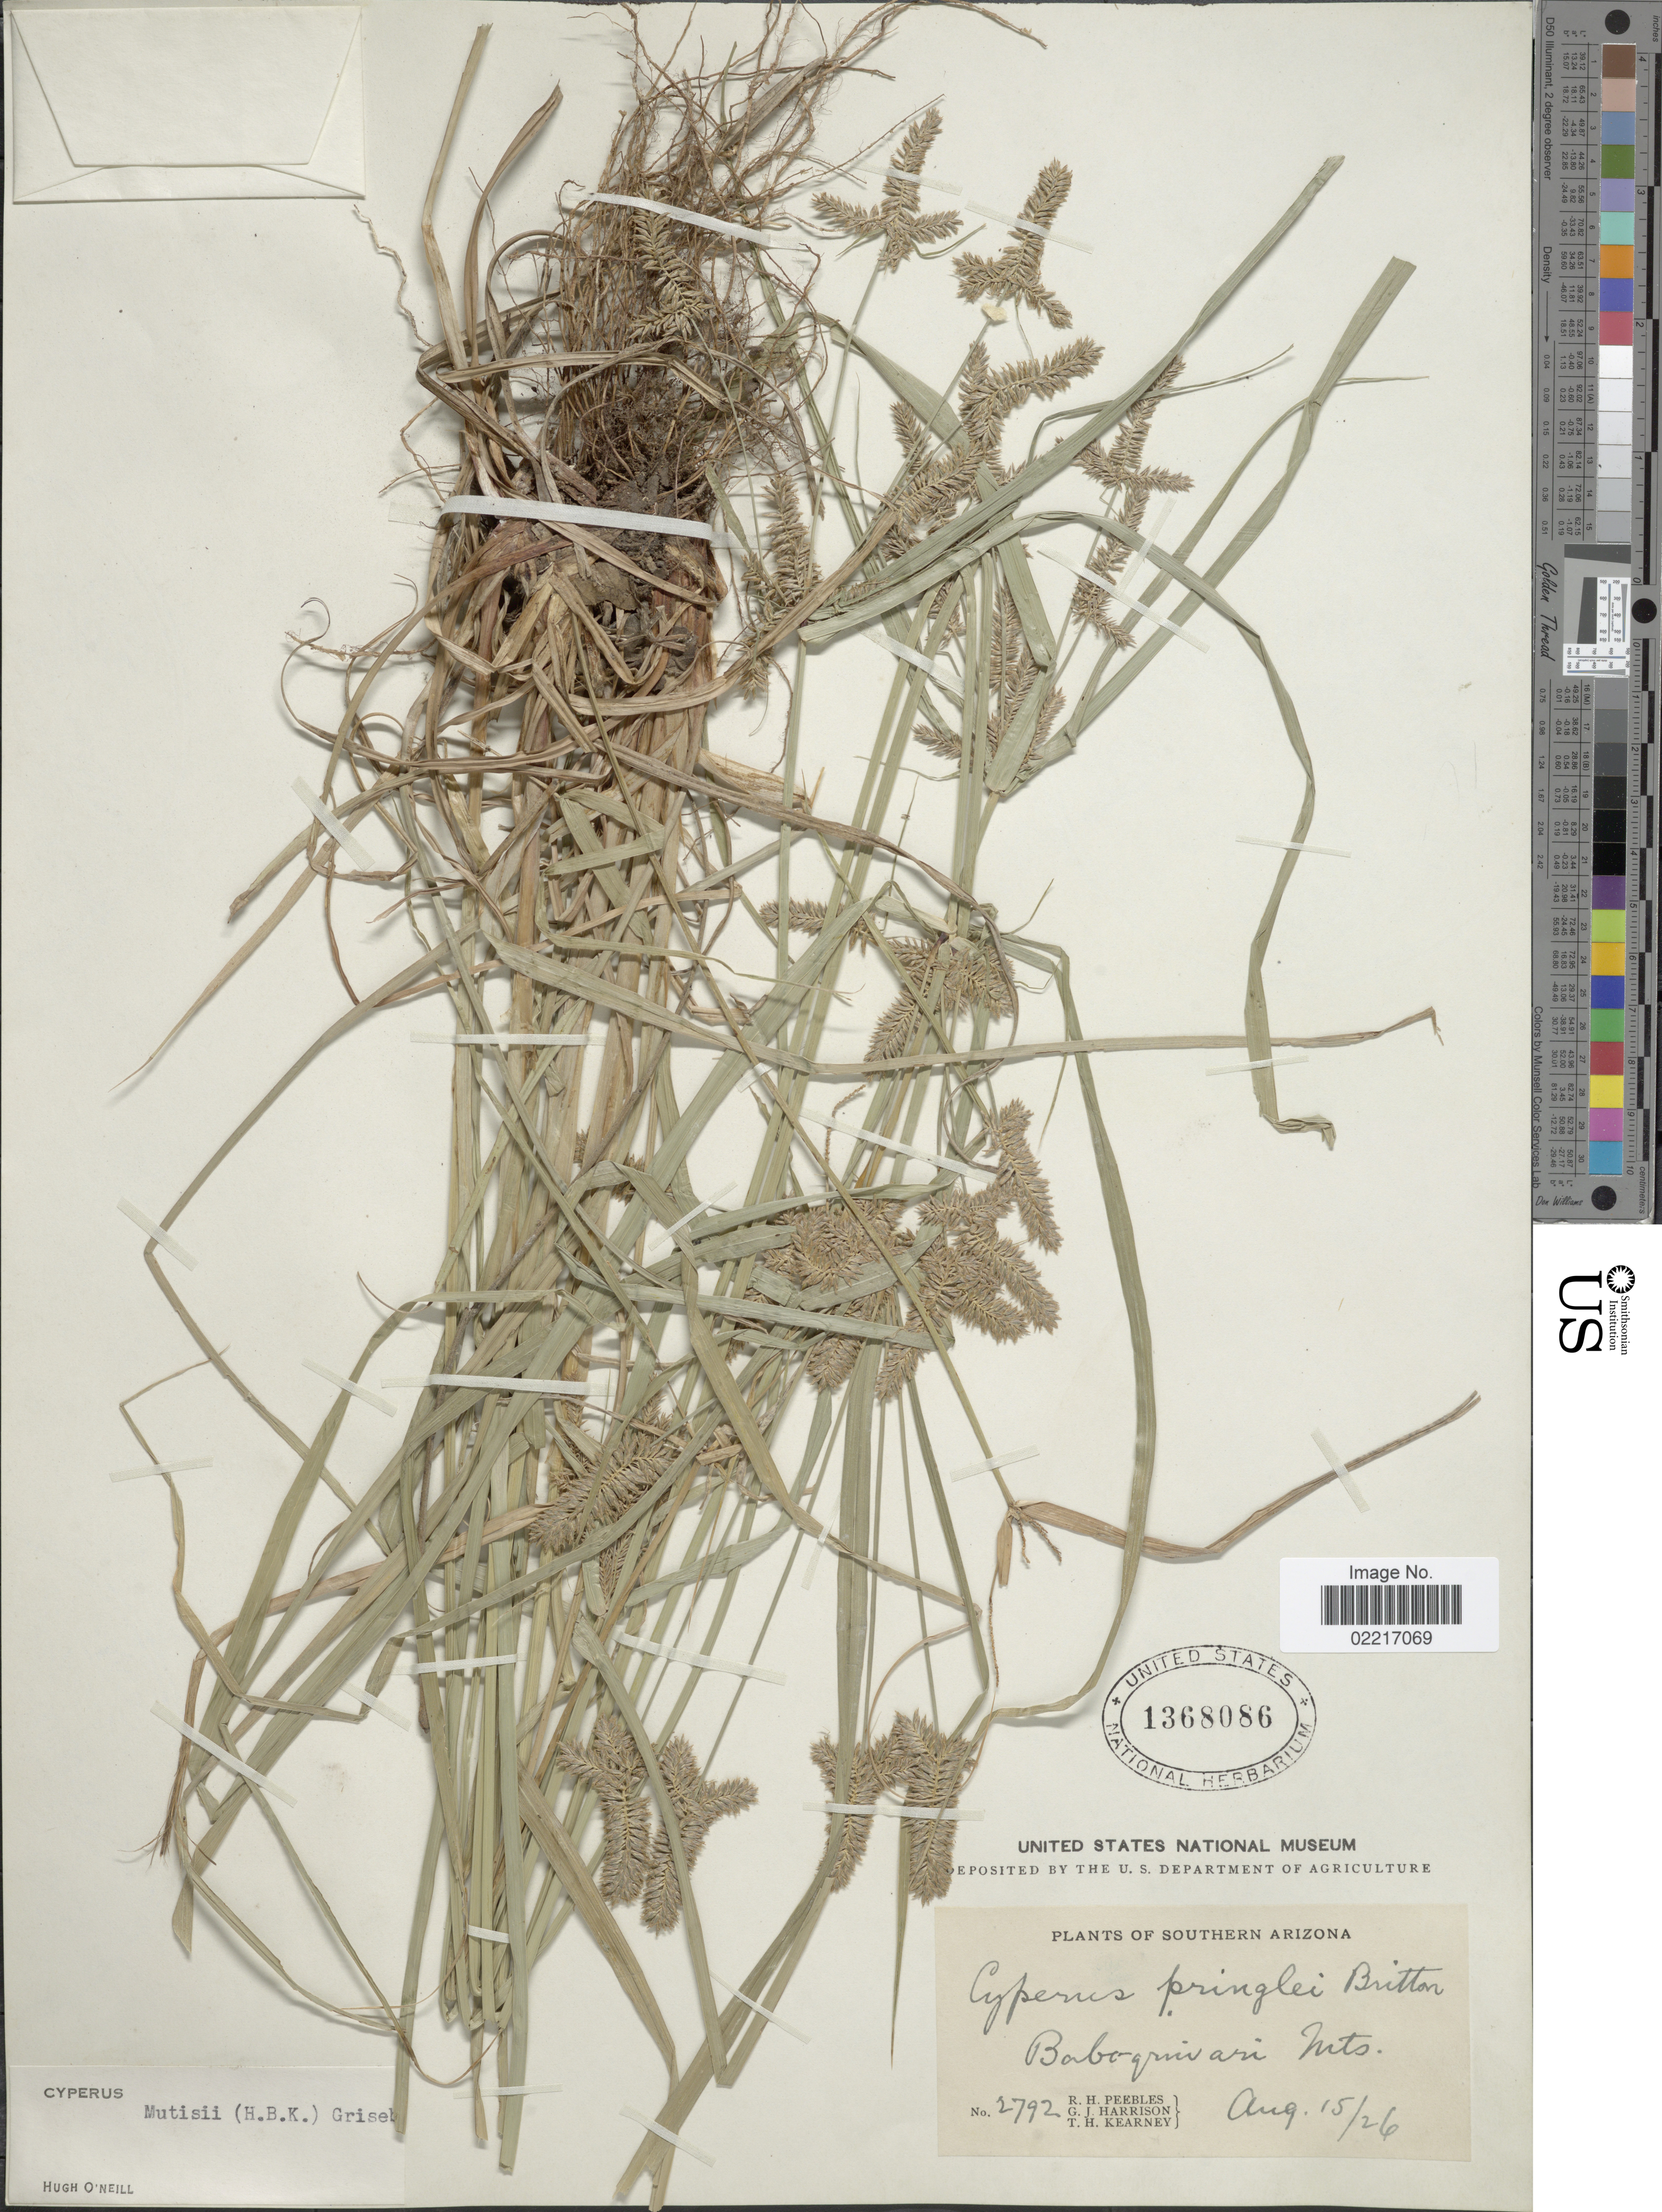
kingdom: Plantae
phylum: Tracheophyta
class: Liliopsida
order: Poales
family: Cyperaceae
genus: Cyperus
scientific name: Cyperus mutisii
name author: (Kunth) Andersson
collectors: R. H. Peebles, G. J. Harrison & T. H. Kearney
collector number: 2792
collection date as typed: Transcribed d/m/y: 15/8/26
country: United States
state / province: Arizona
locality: Southern Arizona, Baboquivari Mts.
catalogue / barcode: US 1368086